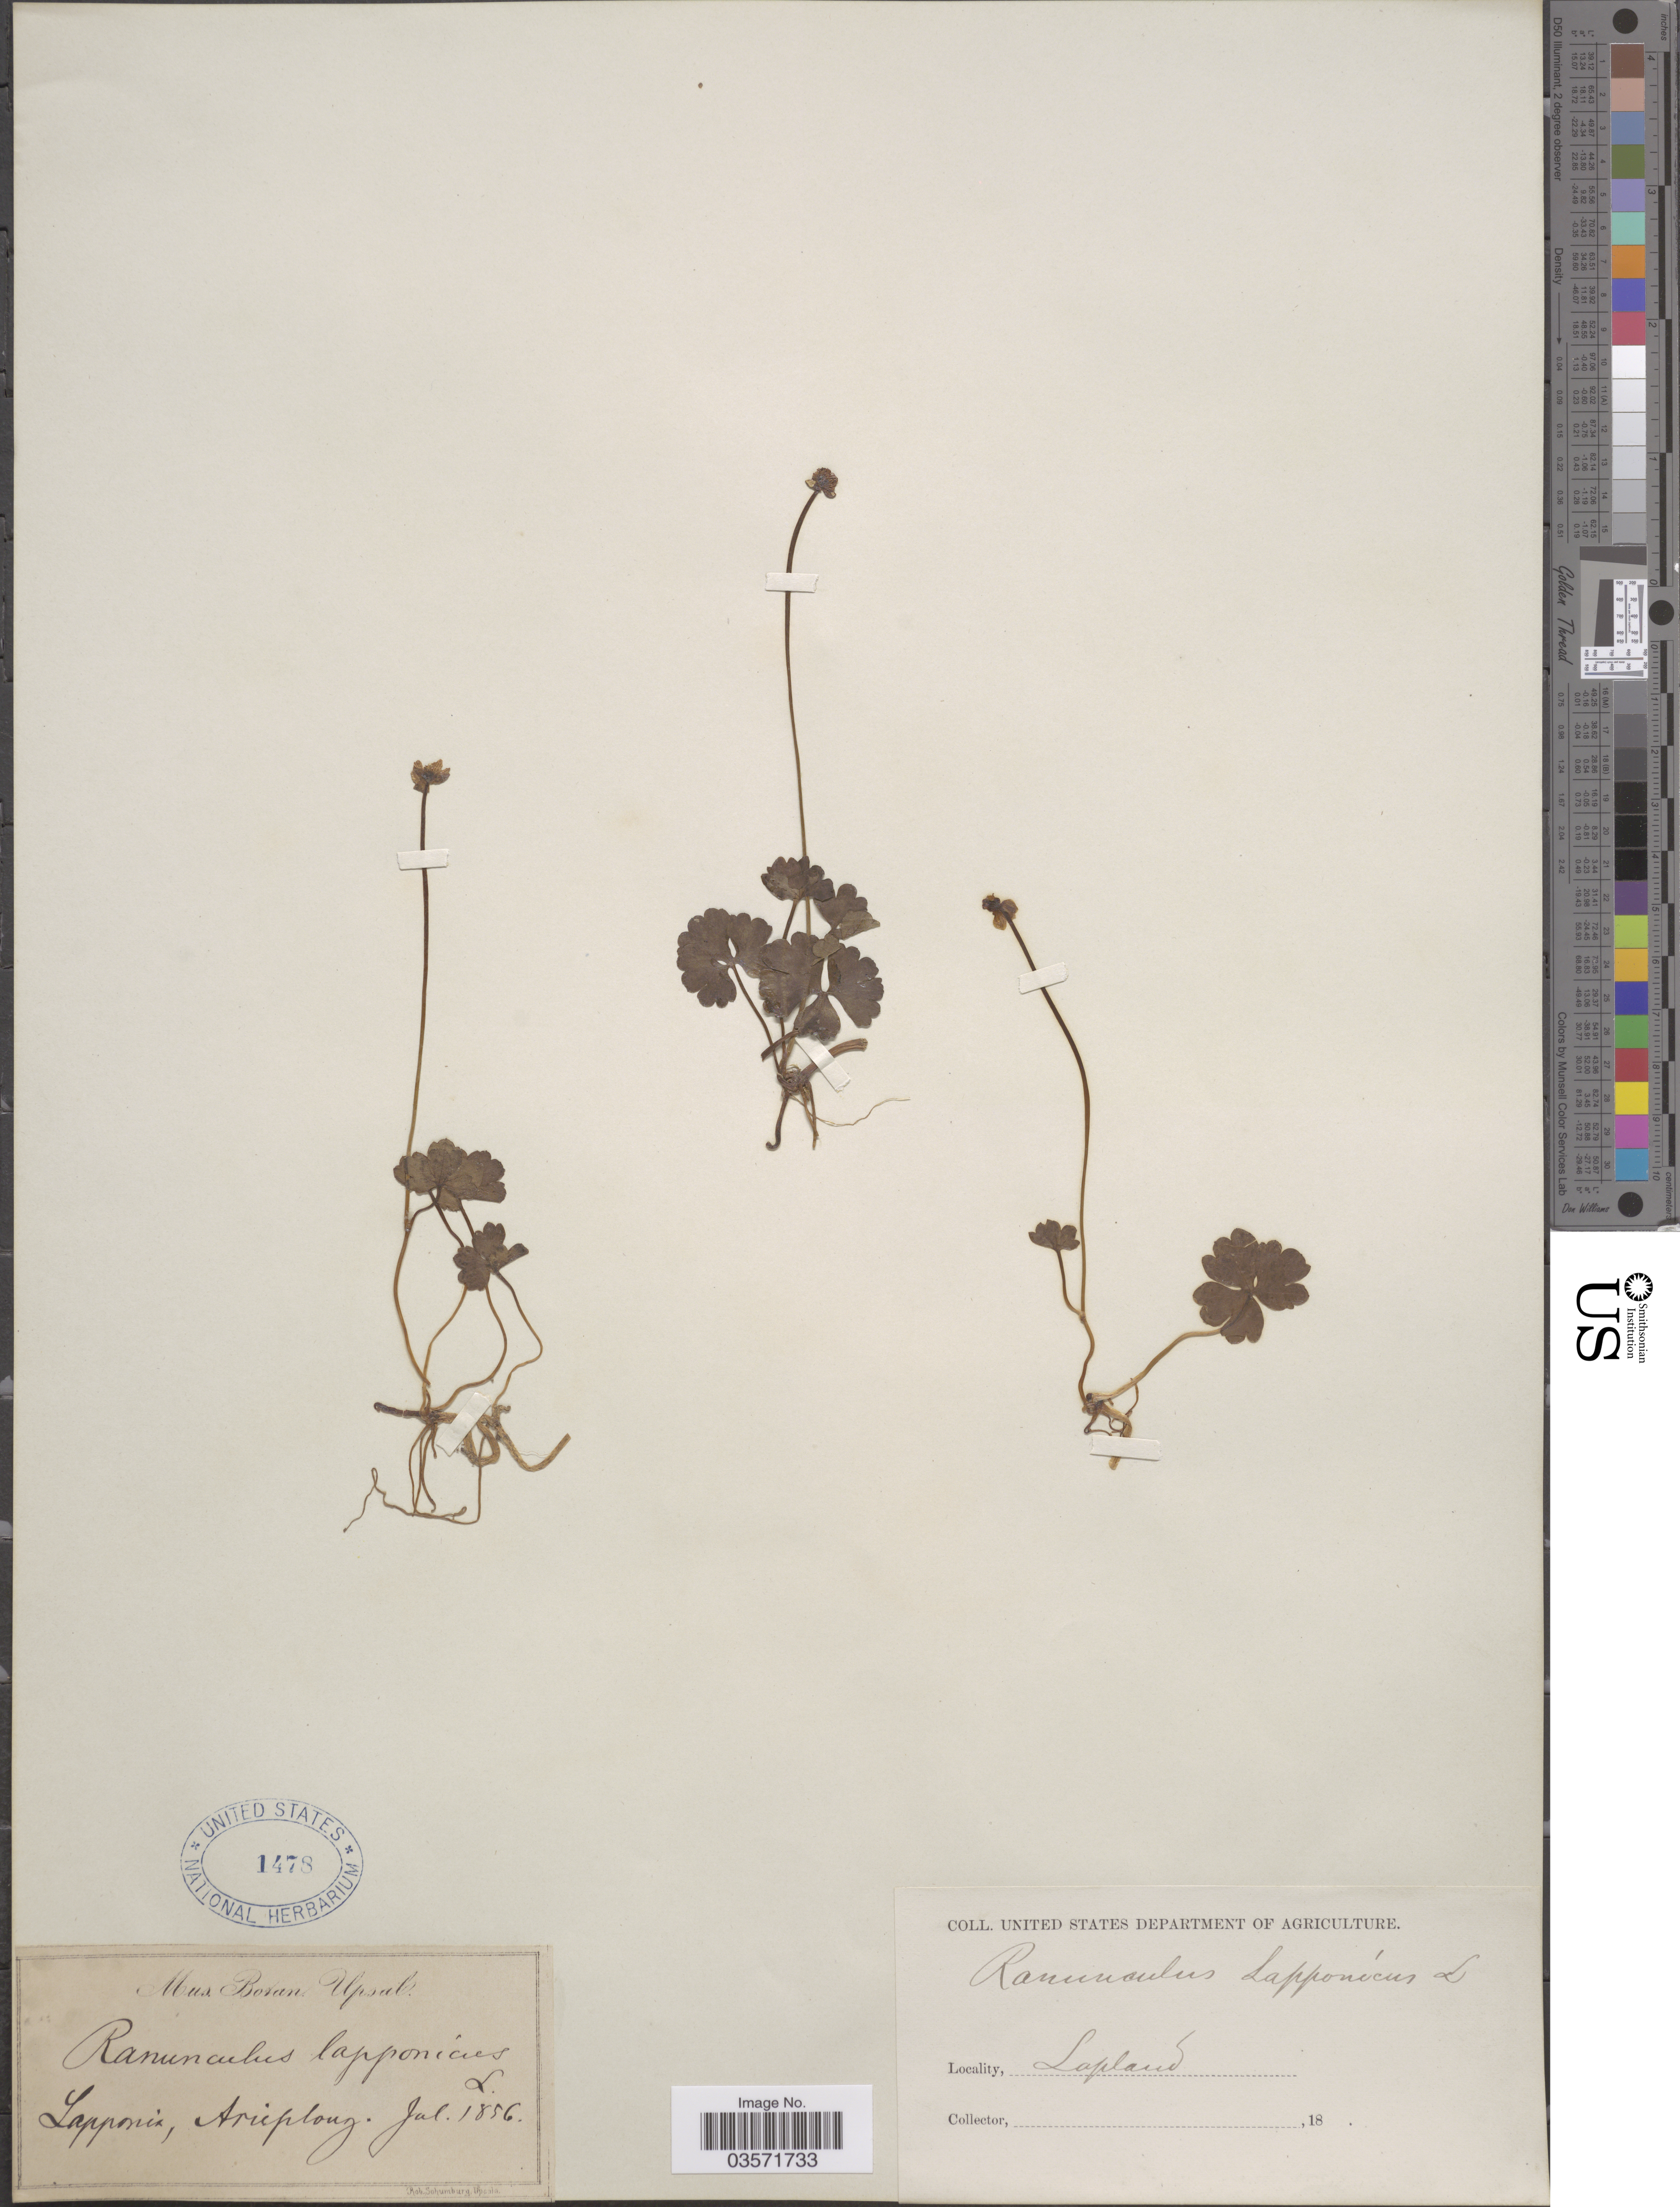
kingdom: Plantae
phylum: Tracheophyta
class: Magnoliopsida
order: Ranunculales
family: Ranunculaceae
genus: Ranunculus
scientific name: Ranunculus lapponicus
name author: L.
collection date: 1856-07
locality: Lapponia, Aricplong [interpreted]. Lapland.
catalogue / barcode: US 1478